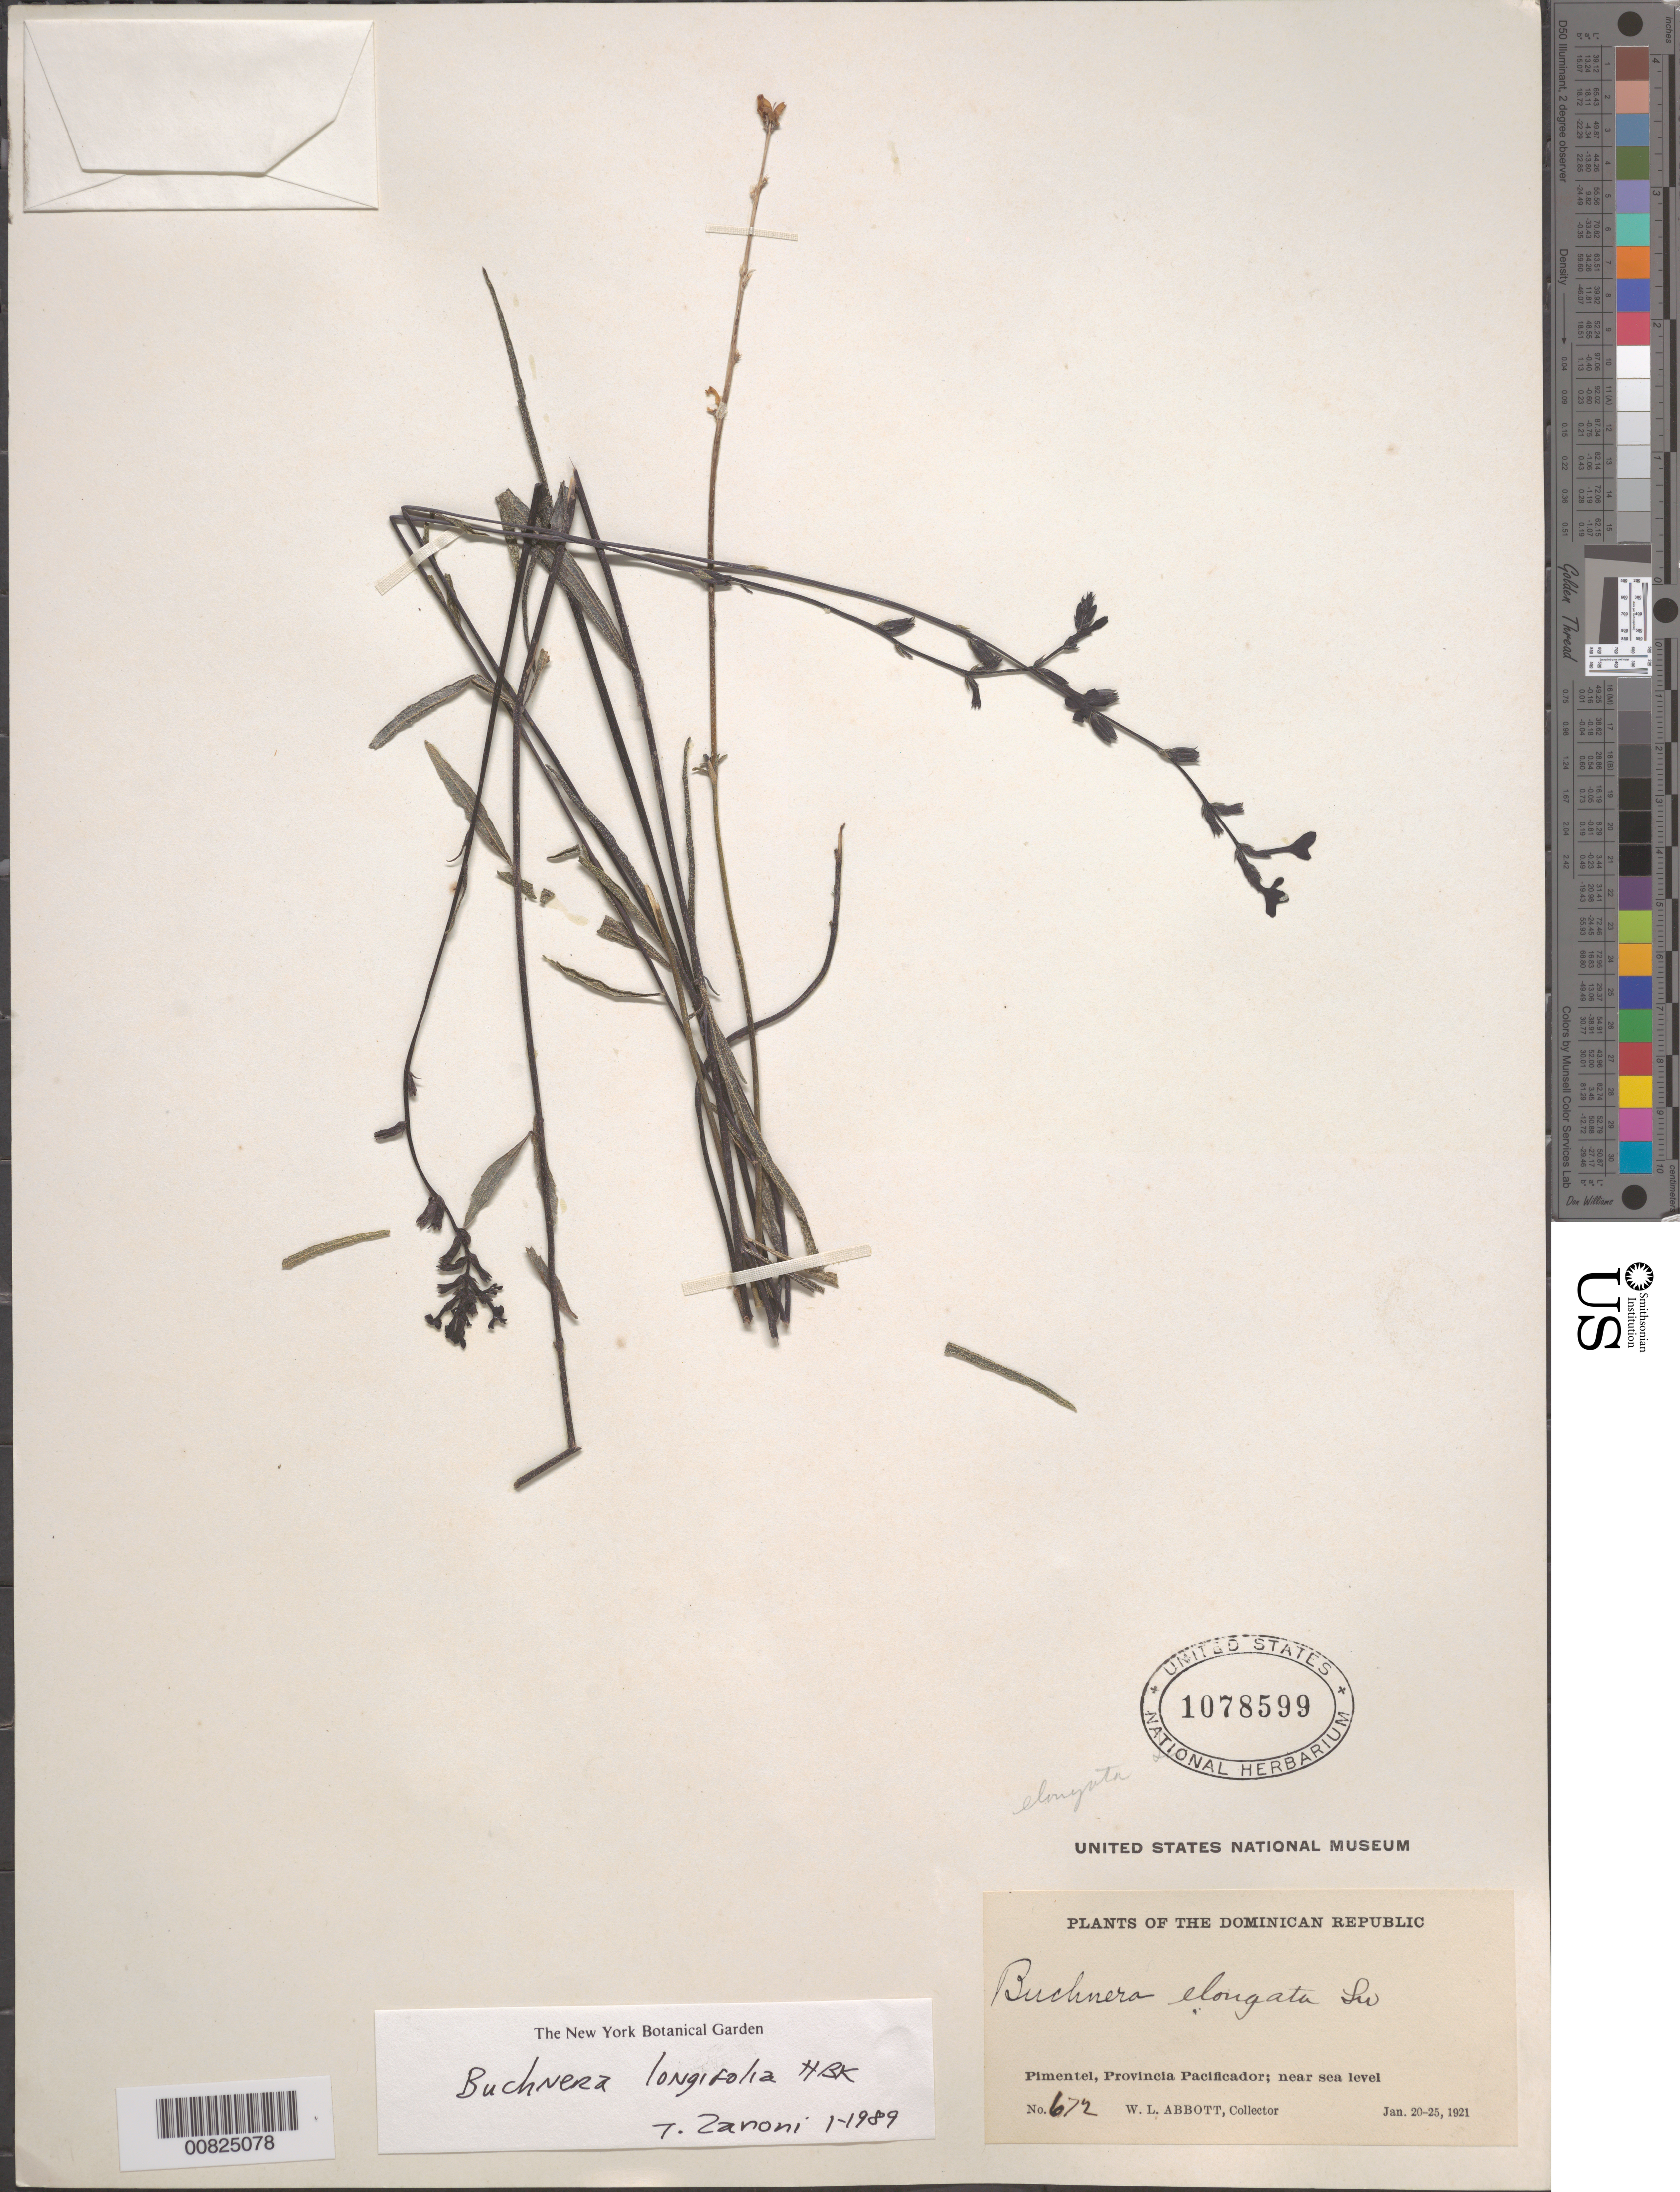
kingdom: Plantae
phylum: Tracheophyta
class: Magnoliopsida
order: Lamiales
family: Orobanchaceae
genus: Buchnera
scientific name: Buchnera longifolia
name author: Kunth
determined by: Zanoni, T. A., (NY), New York Botanical Garden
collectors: W. L. Abbott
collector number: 672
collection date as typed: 20 Jan 1921 to 25 Jan 1921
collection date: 1921-01-20/1921-01-25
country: Dominican Republic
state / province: Duarte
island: Hispaniola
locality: Pimentel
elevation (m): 0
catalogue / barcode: US 1078599